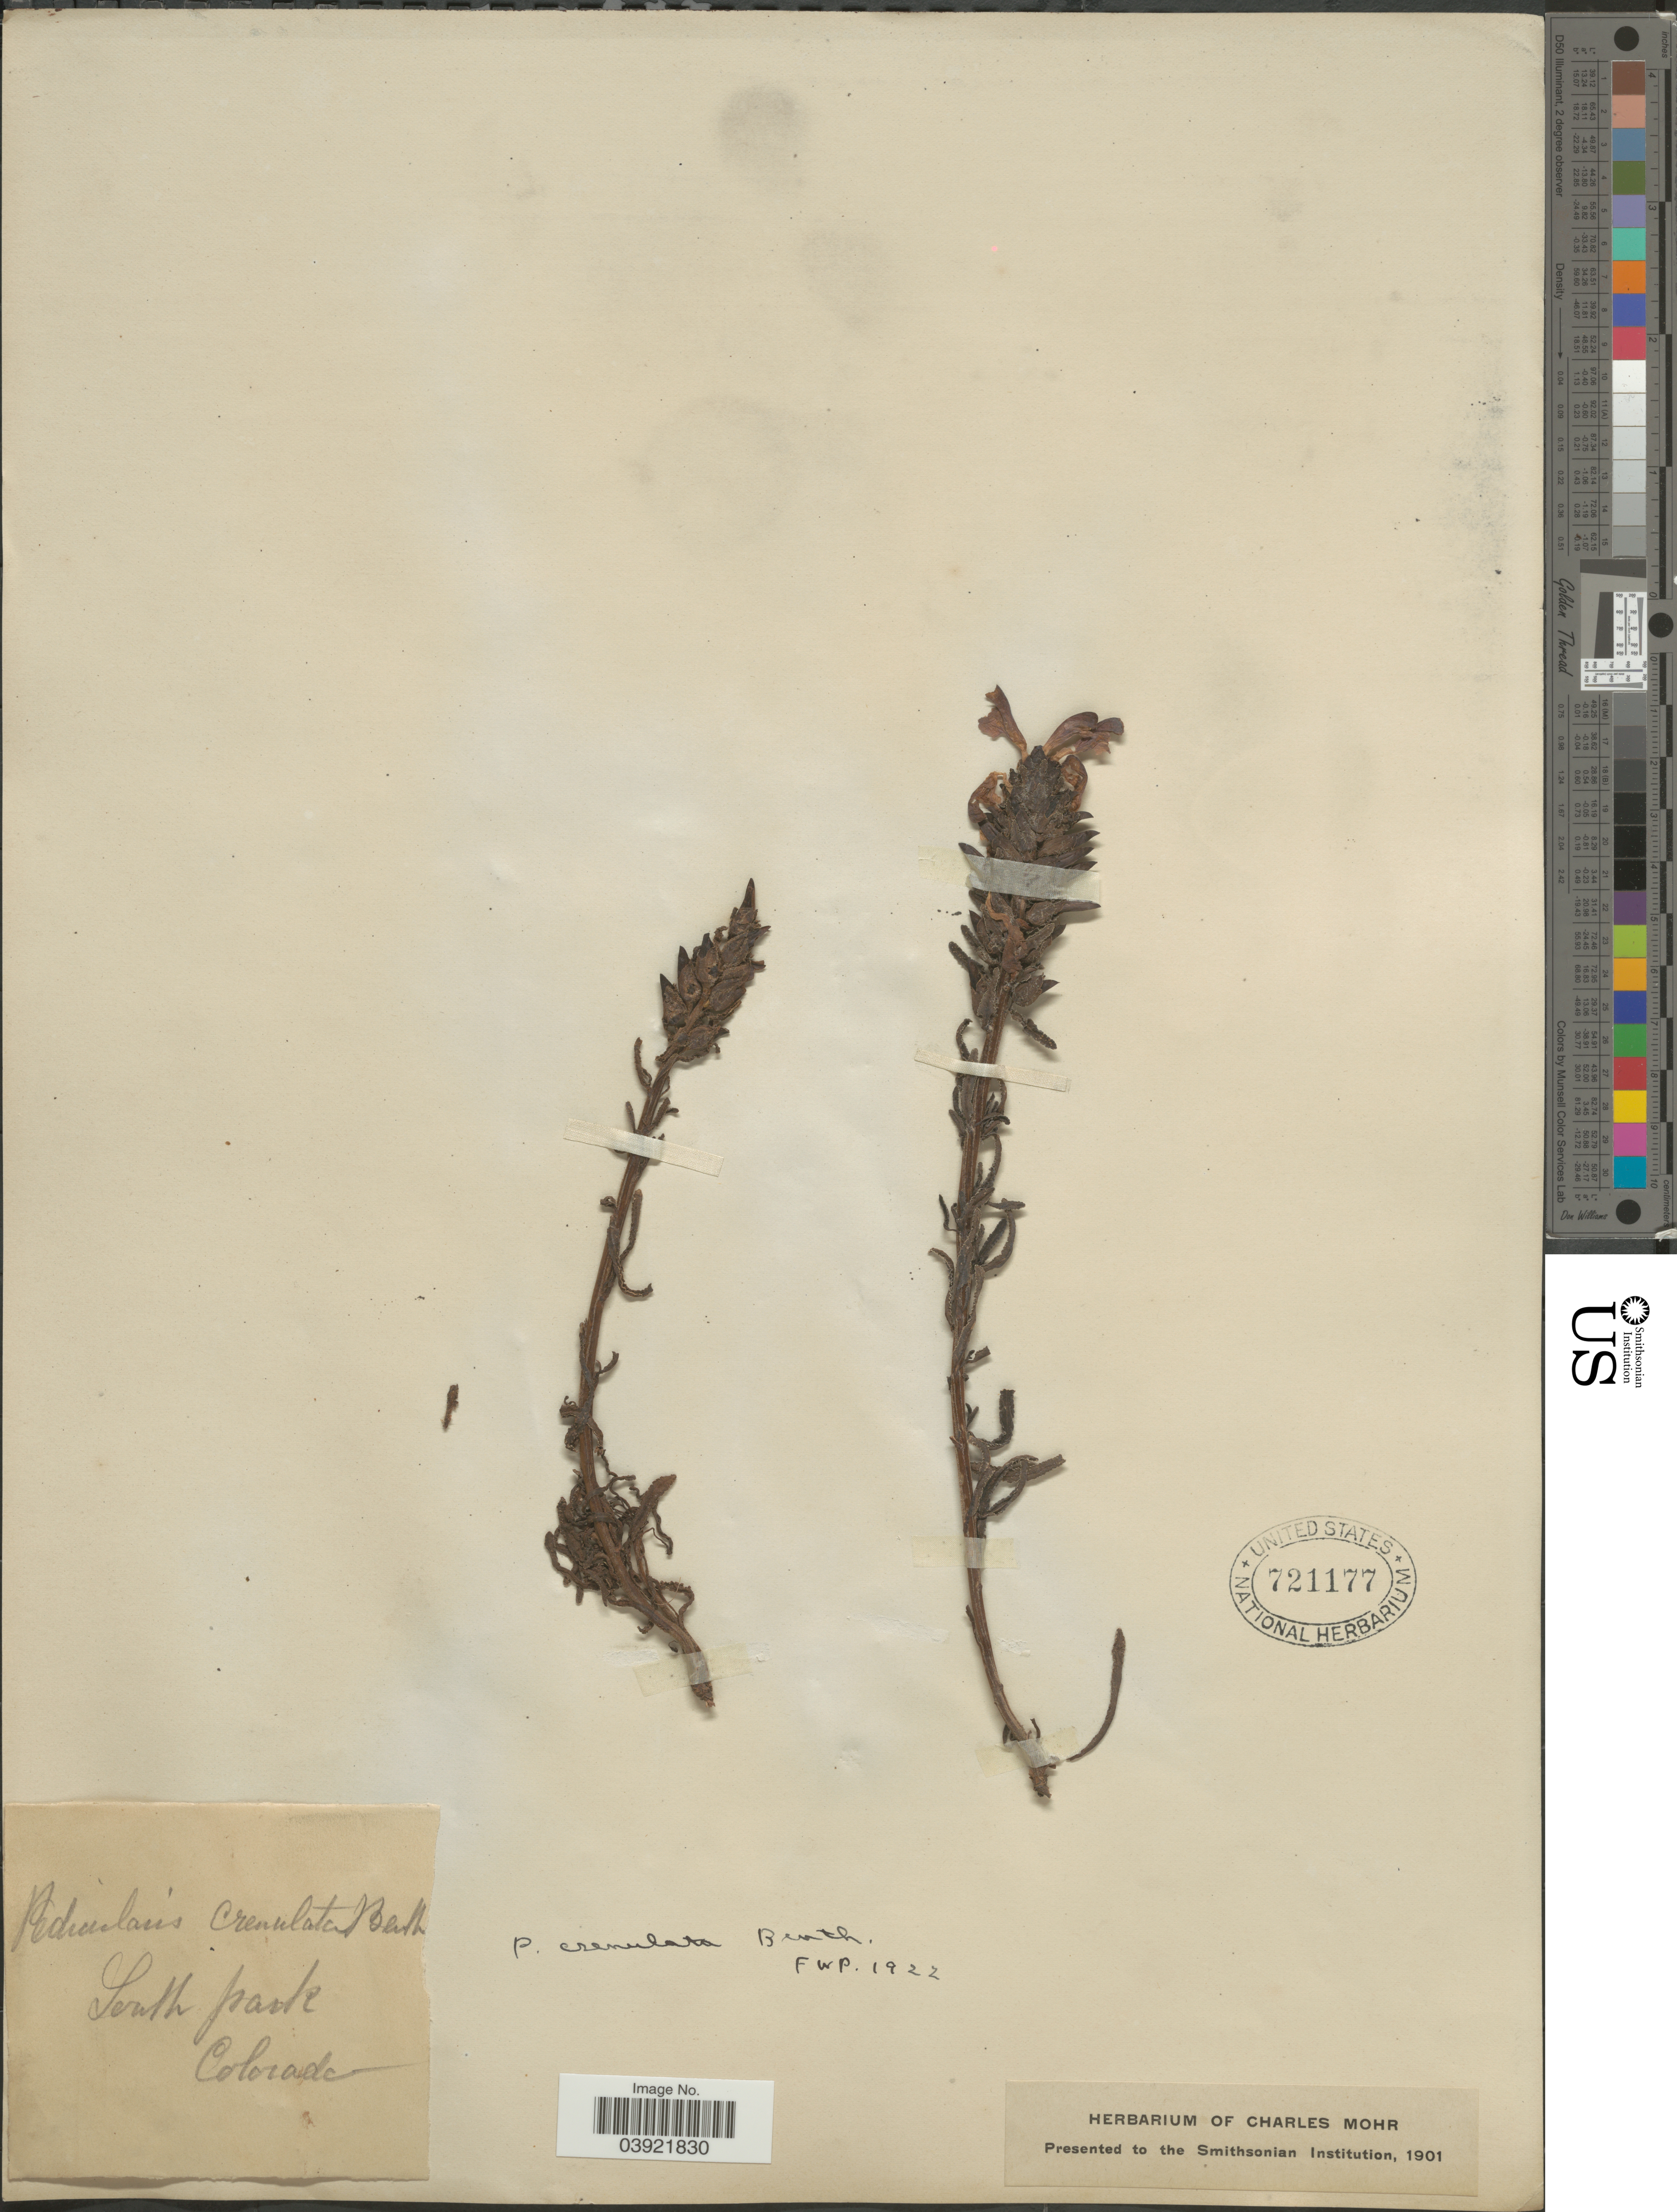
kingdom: Plantae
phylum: Tracheophyta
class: Magnoliopsida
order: Lamiales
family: Orobanchaceae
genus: Pedicularis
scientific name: Pedicularis crenulata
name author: Benth.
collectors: ex herb. Charles Mohr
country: United States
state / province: Colorado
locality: South Park.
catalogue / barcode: US 721177